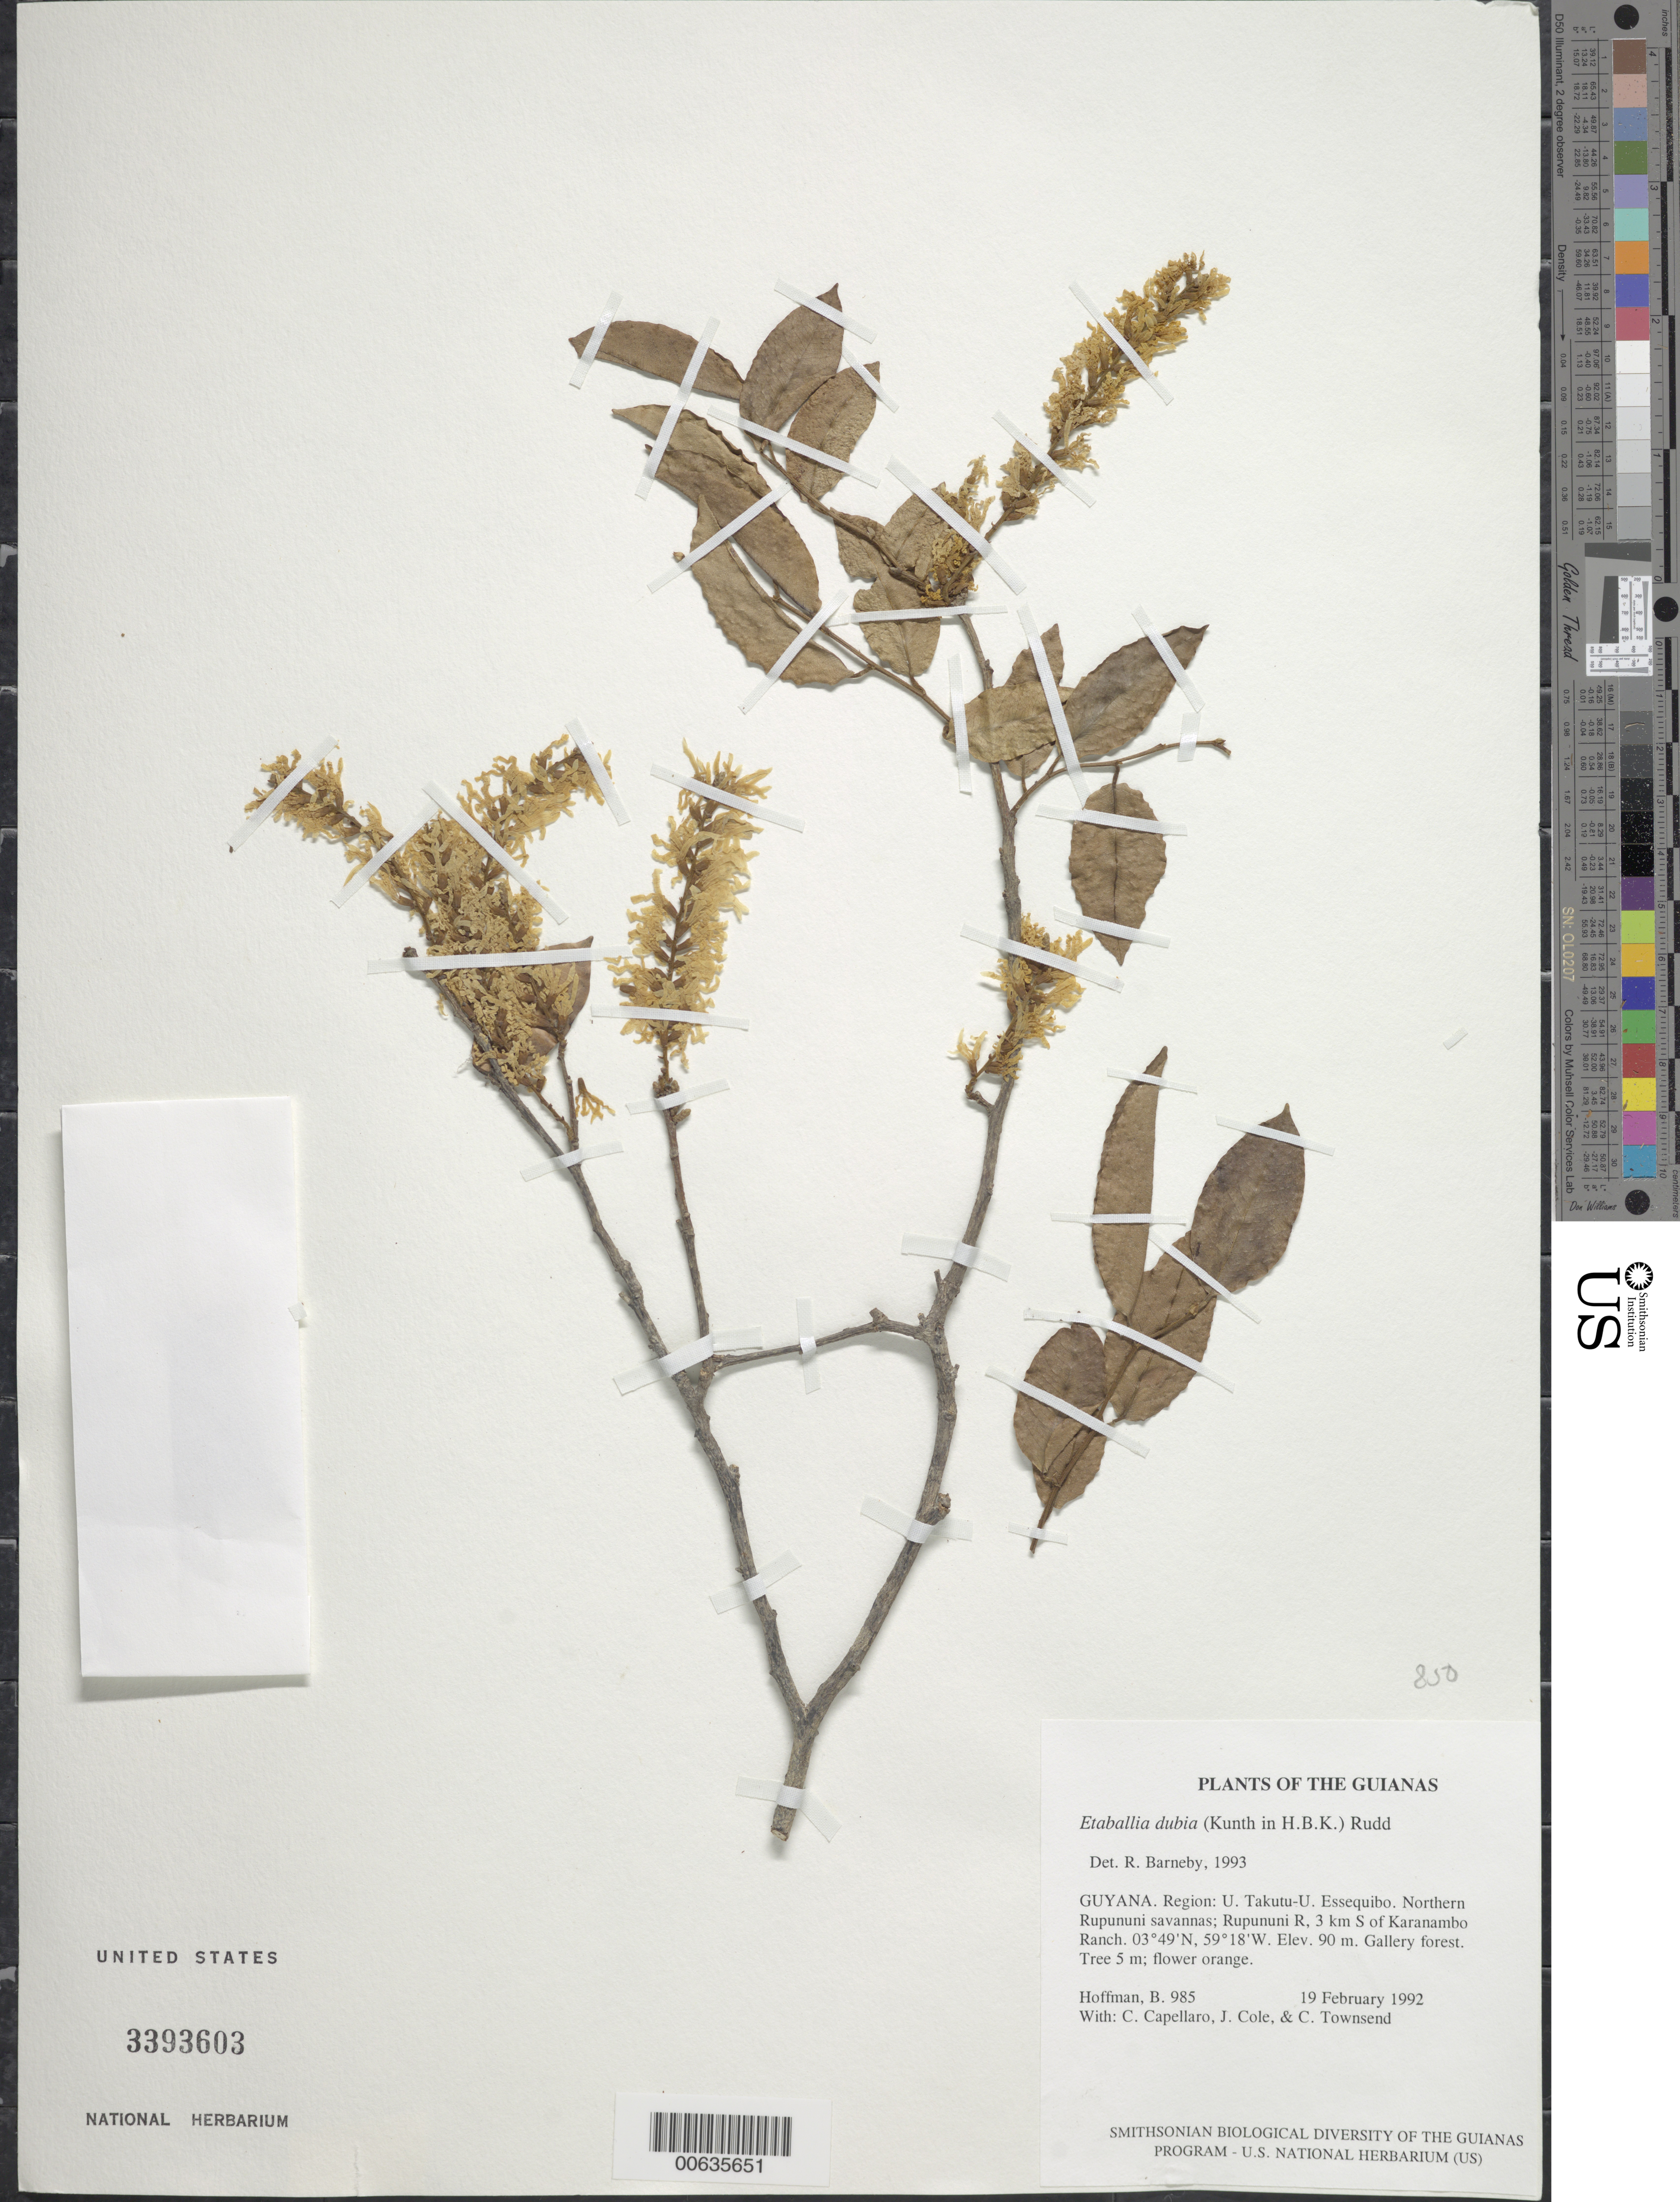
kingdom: Plantae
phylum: Tracheophyta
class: Magnoliopsida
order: Fabales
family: Fabaceae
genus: Pterocarpus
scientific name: Pterocarpus dubius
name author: (Kunth) Spreng.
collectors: B. Hoffman, C. Capellaro, J. Cole & C. Townsend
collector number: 985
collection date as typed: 19 February 1992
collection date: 1992-02-19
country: Guyana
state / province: U. Takutu-U. Essequibo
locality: Northern Rupununi savannas; Rupununi River, 3 km S of Karanambo Ranch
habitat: Gallery forest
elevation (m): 90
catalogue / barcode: US 3393603